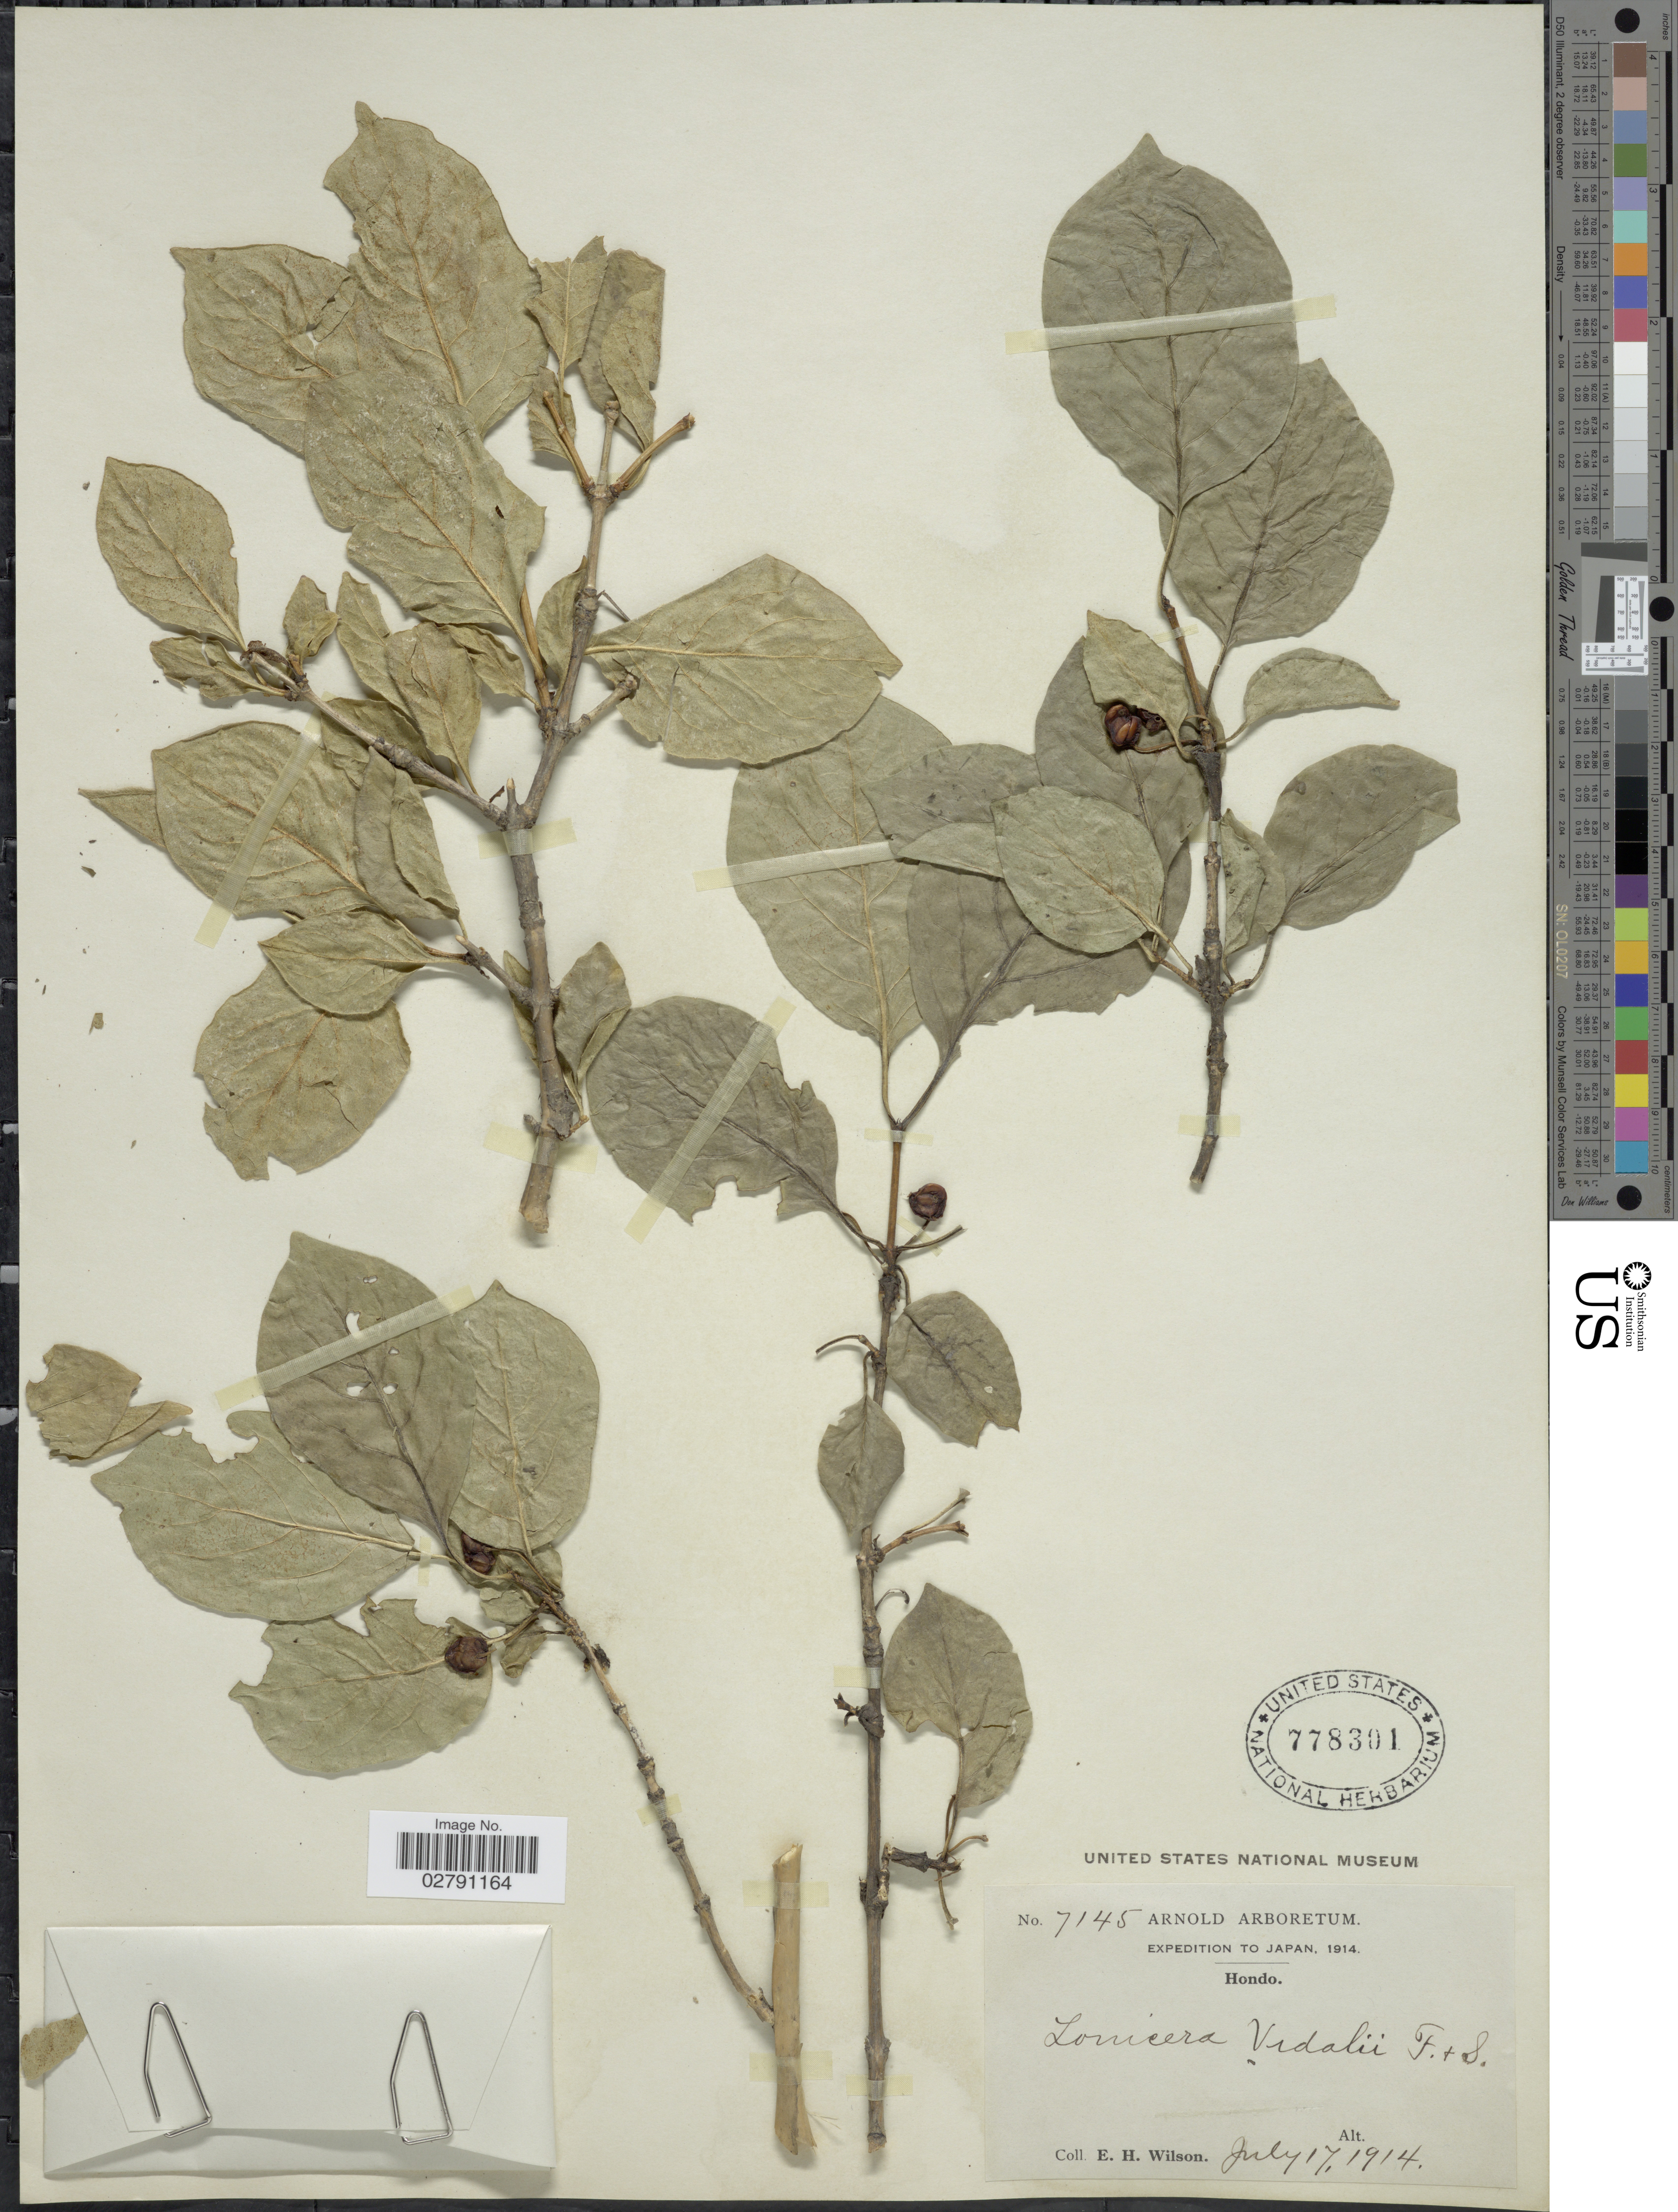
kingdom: Plantae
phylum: Tracheophyta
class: Magnoliopsida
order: Dipsacales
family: Caprifoliaceae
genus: Lonicera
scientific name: Lonicera vidalii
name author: Franch. & Sav.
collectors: E. Wilson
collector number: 7145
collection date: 1914-07-17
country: Japan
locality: Hondo.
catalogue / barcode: US 778301